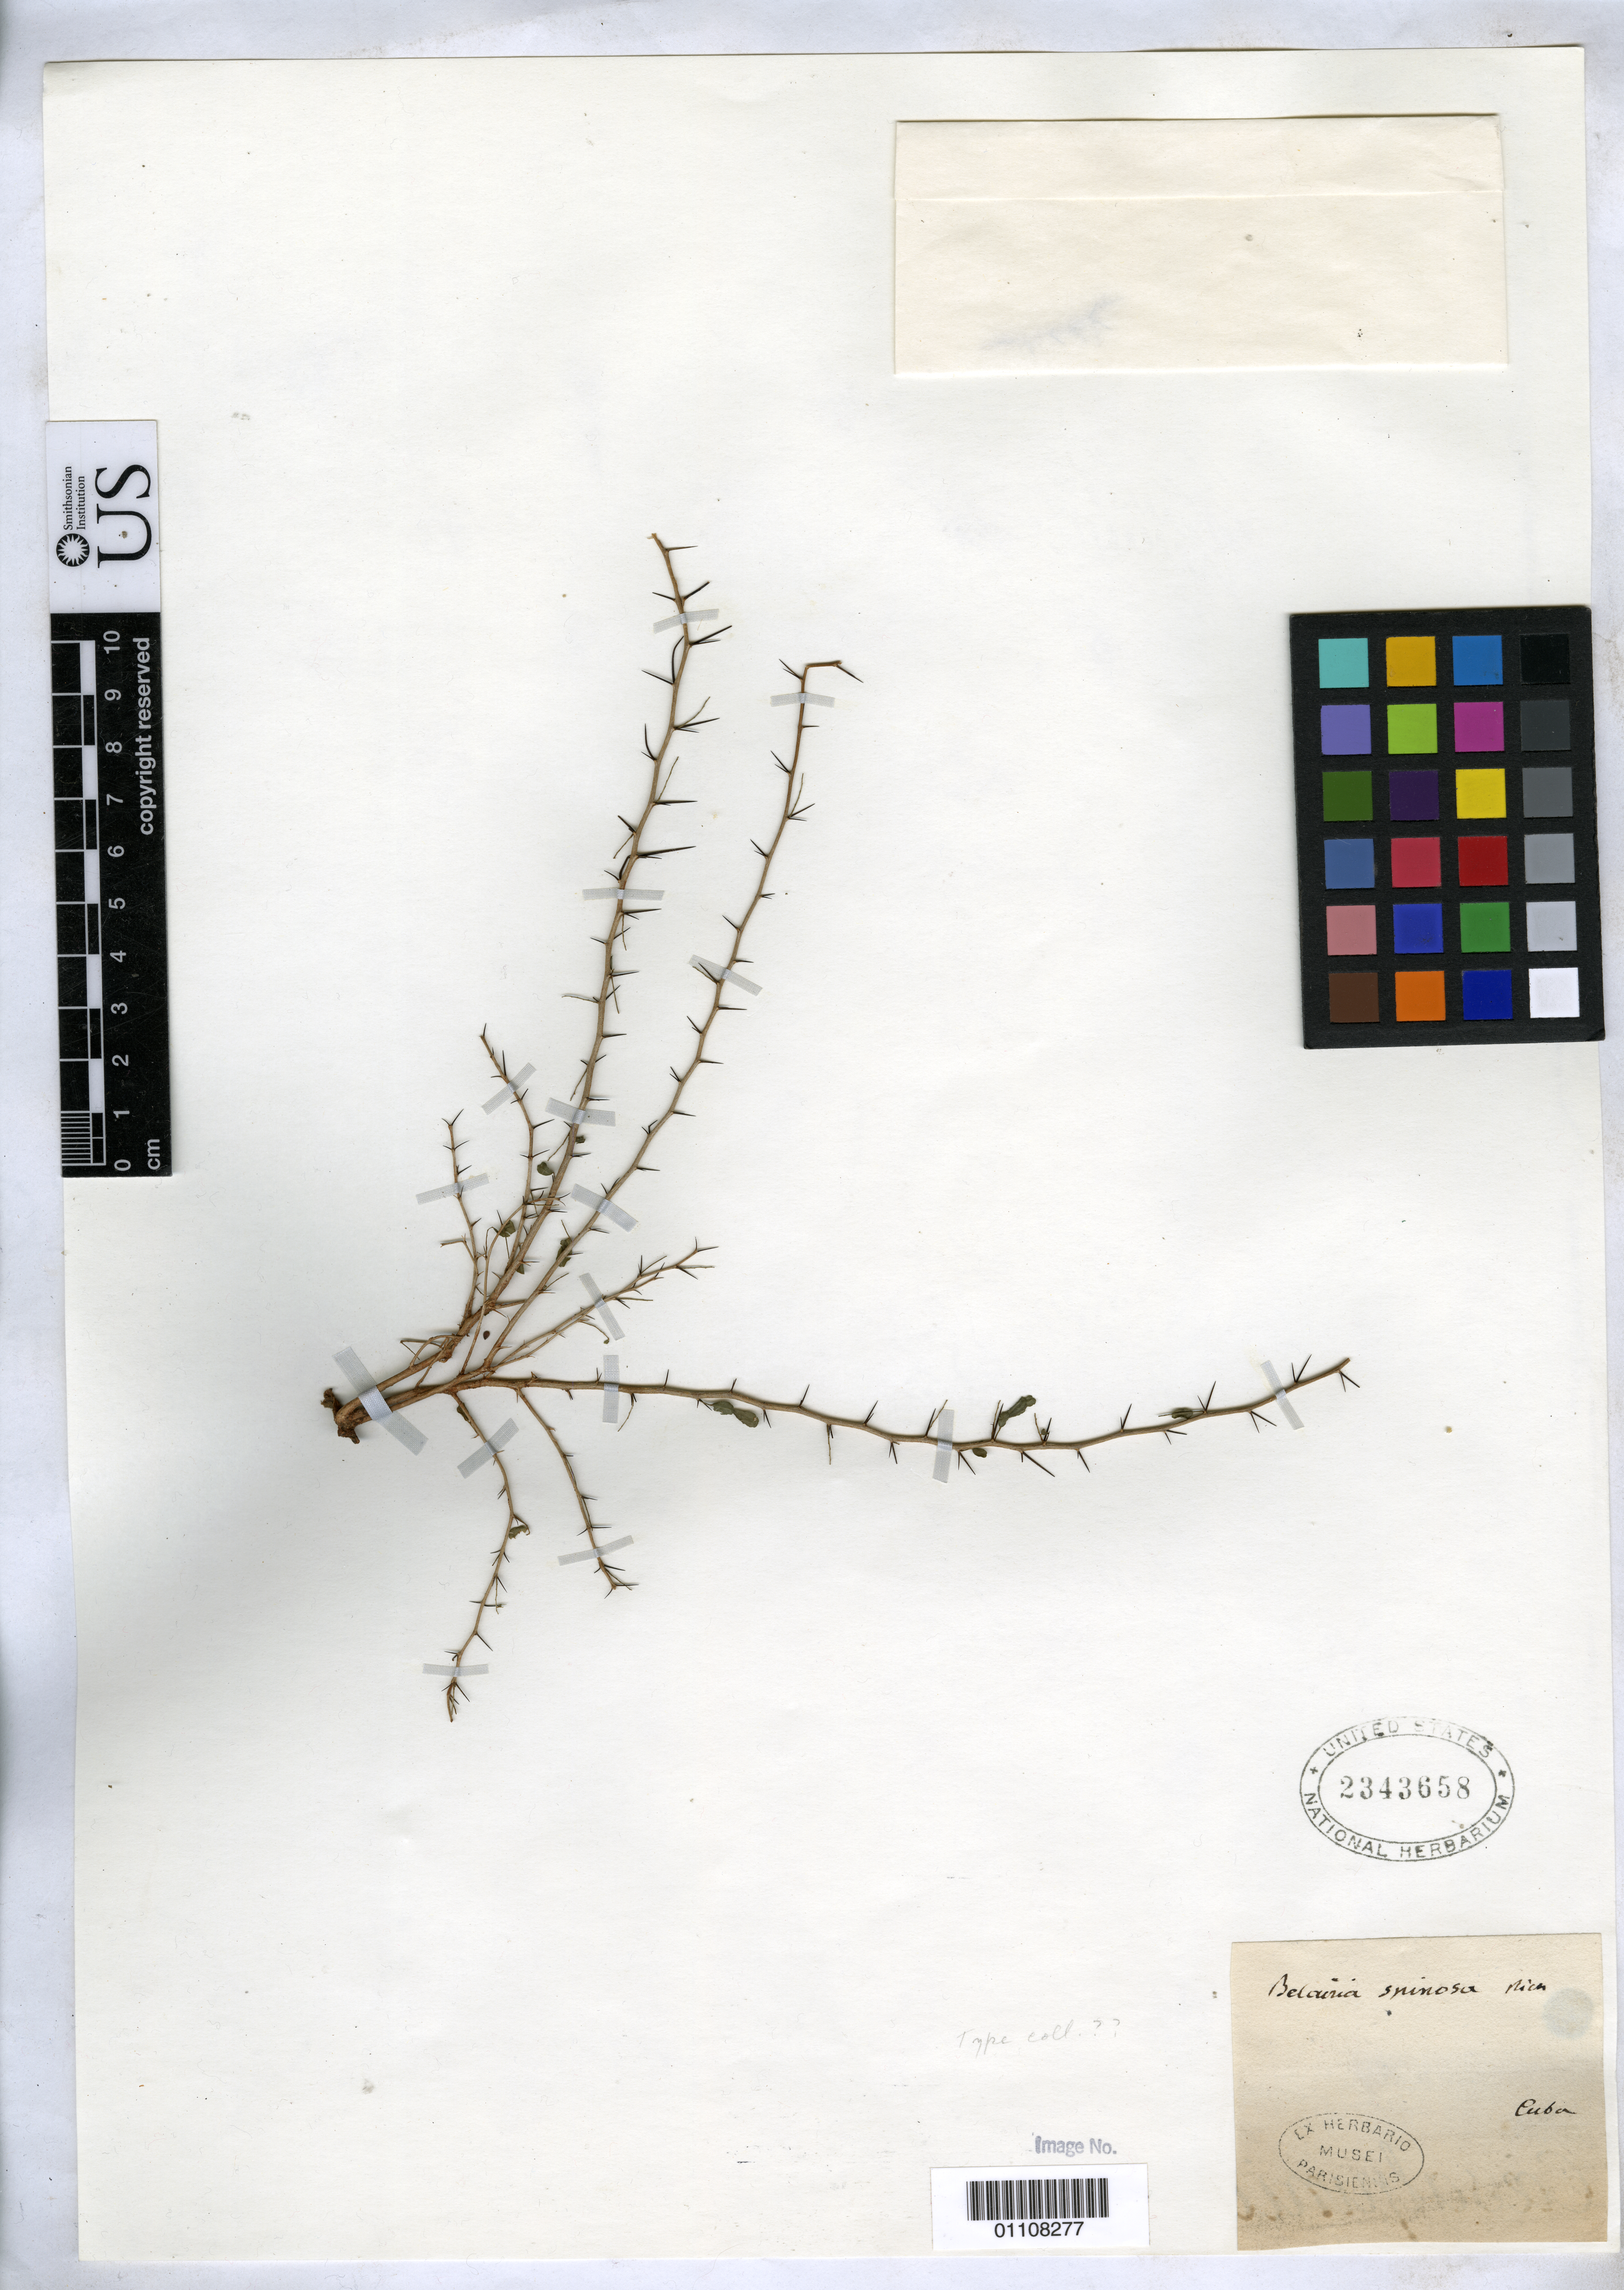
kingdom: Plantae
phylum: Tracheophyta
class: Magnoliopsida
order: Fabales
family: Fabaceae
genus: Belairia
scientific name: Belairia spinosa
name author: A. Rich.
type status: Possible Type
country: Cuba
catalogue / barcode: US 2343658